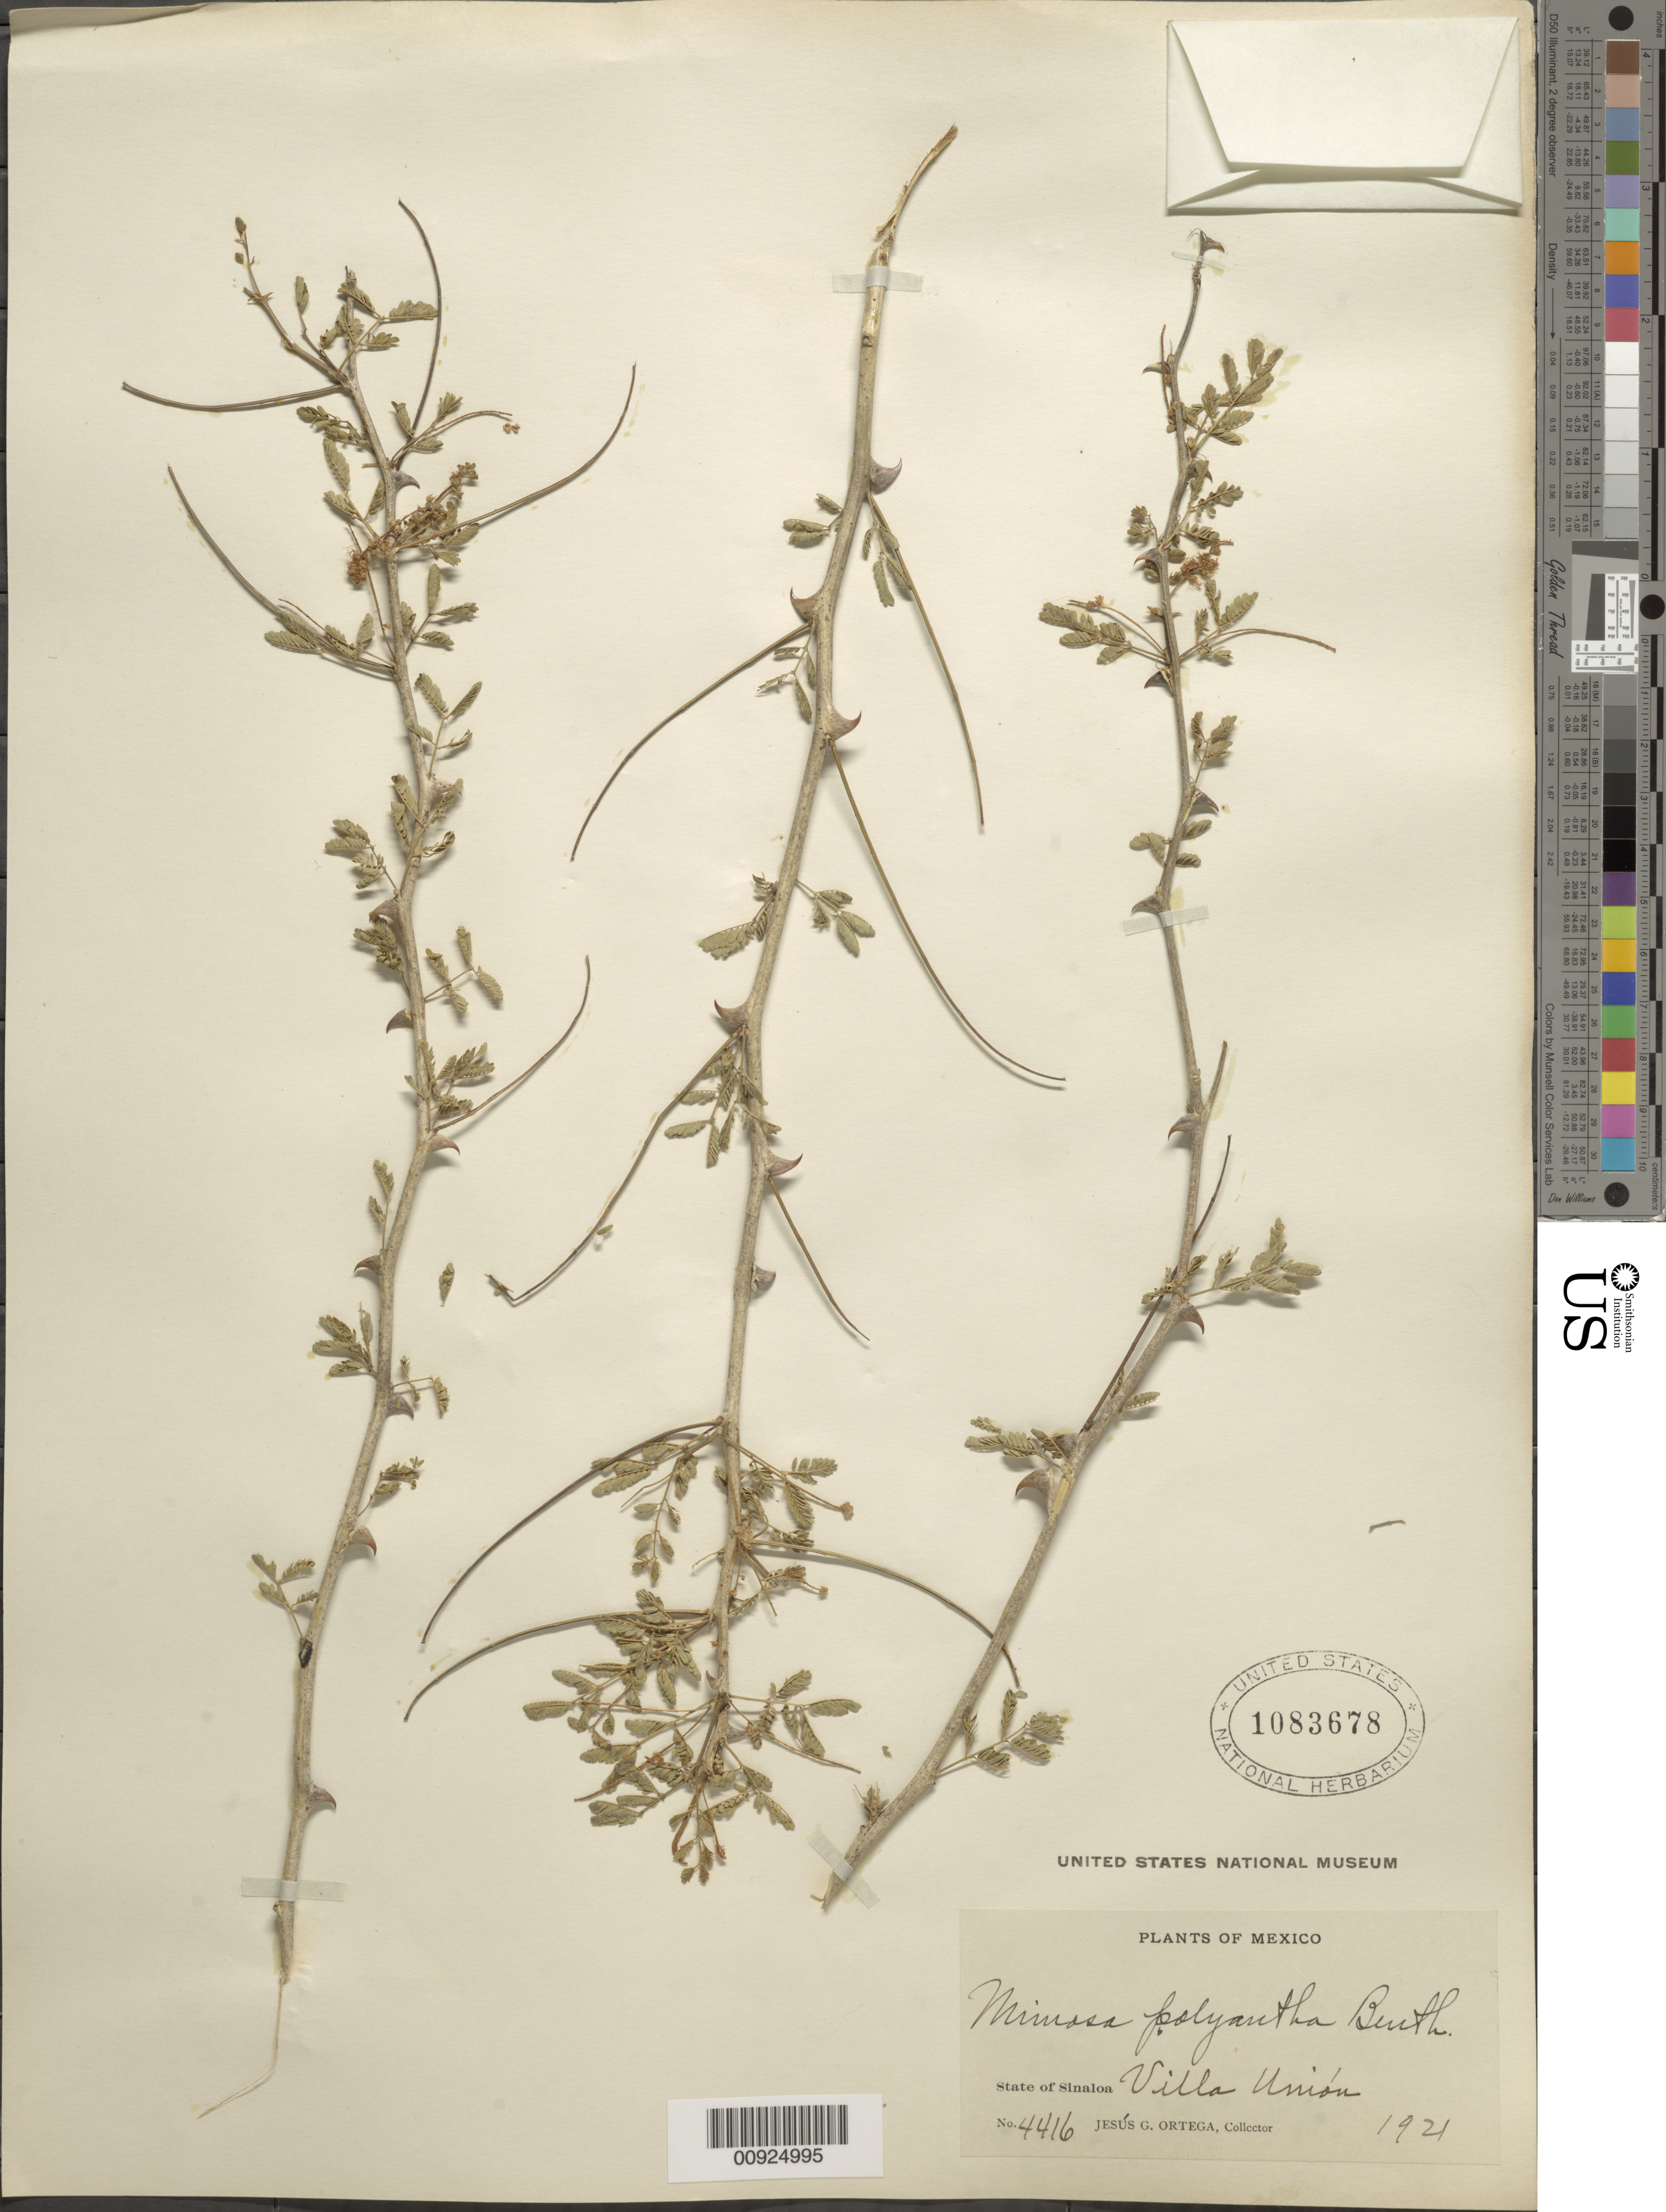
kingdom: Plantae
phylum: Tracheophyta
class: Magnoliopsida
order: Fabales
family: Fabaceae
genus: Mimosa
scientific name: Mimosa polyantha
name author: Benth.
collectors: J. Ortega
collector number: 4416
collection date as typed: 1921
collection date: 1921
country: Mexico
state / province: Sinaloa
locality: State of Sinaloa: Villa Unión.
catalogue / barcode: US 1083678